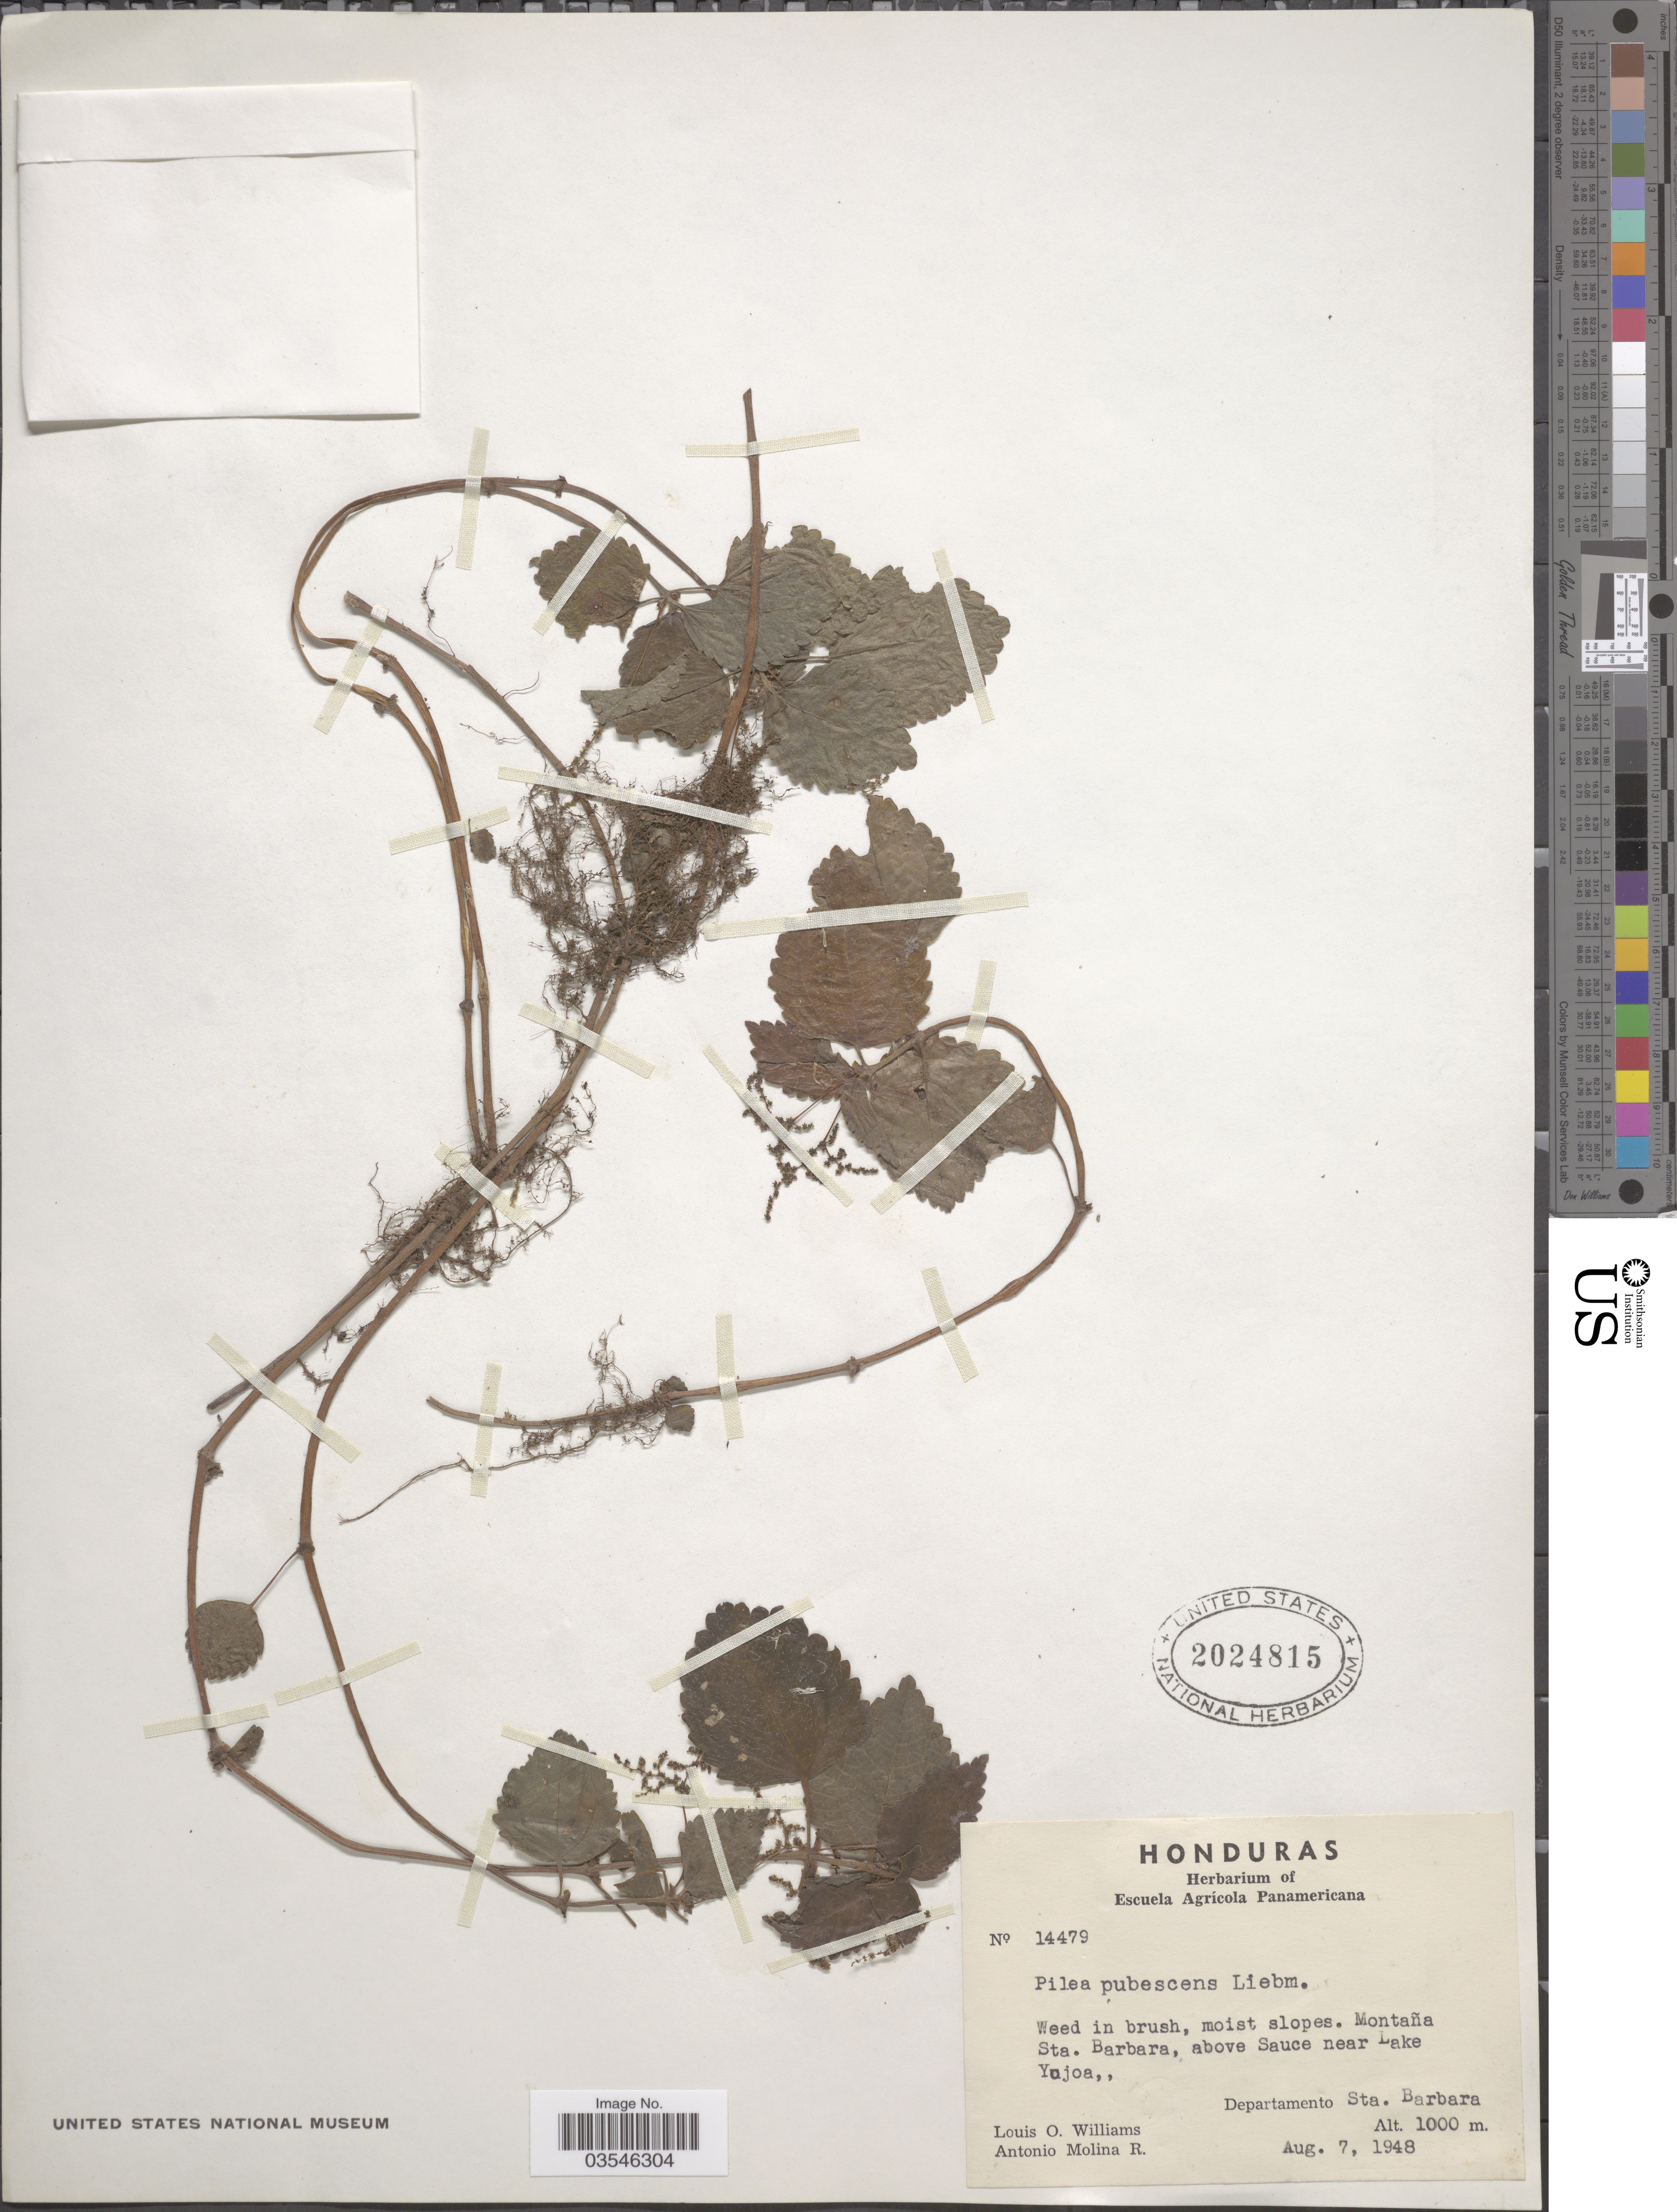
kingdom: Plantae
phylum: Tracheophyta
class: Magnoliopsida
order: Rosales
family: Urticaceae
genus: Pilea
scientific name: Pilea pubescens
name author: Liebm.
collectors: L. O. Williams & A. Molina R.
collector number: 14479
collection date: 1948-08-07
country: Honduras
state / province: Santa Barbara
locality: Montaña Sta. Barbara, above Sauce near Lake Yojoa, Departamento Sta. Barbara.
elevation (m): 1000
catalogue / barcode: US 2024815